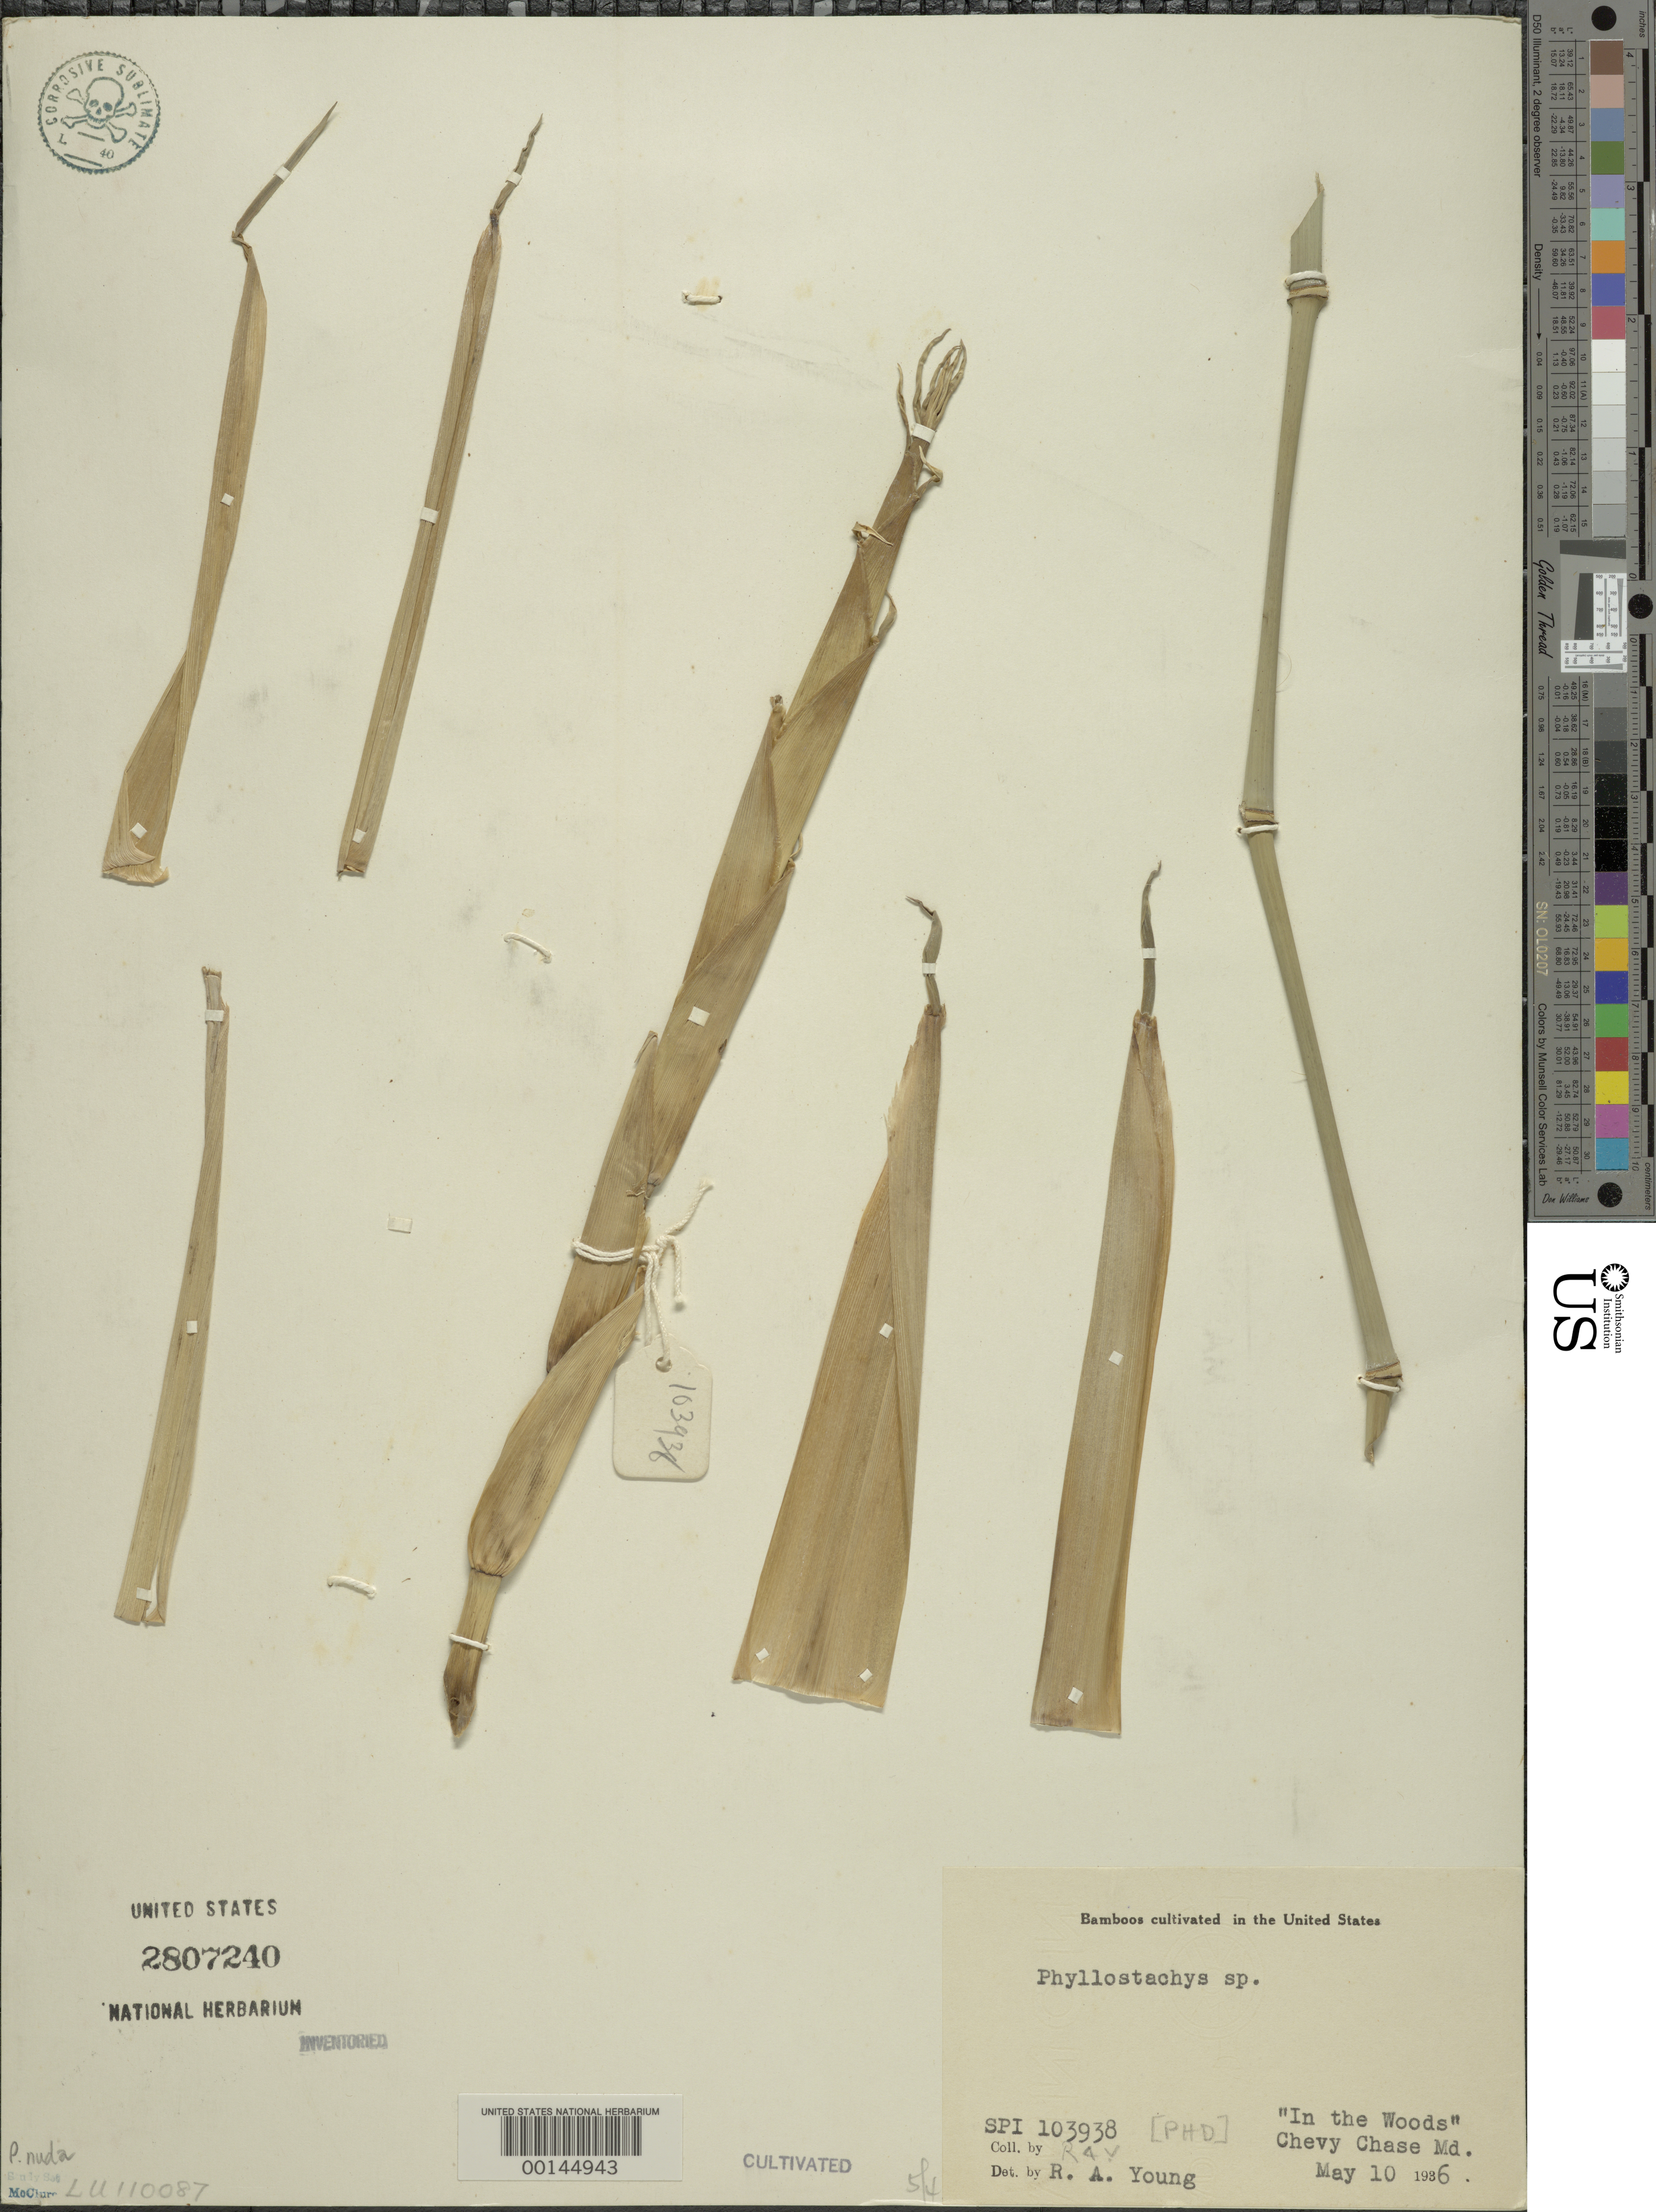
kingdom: Plantae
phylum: Tracheophyta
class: Liliopsida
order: Poales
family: Poaceae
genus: Phyllostachys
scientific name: Phyllostachys nuda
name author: McClure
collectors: R. A. Young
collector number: SPI 103938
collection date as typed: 31 Jul 1932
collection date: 1932-07-31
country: United States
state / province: Maryland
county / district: Montgomery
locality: Chevy Chase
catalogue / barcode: US 2807240